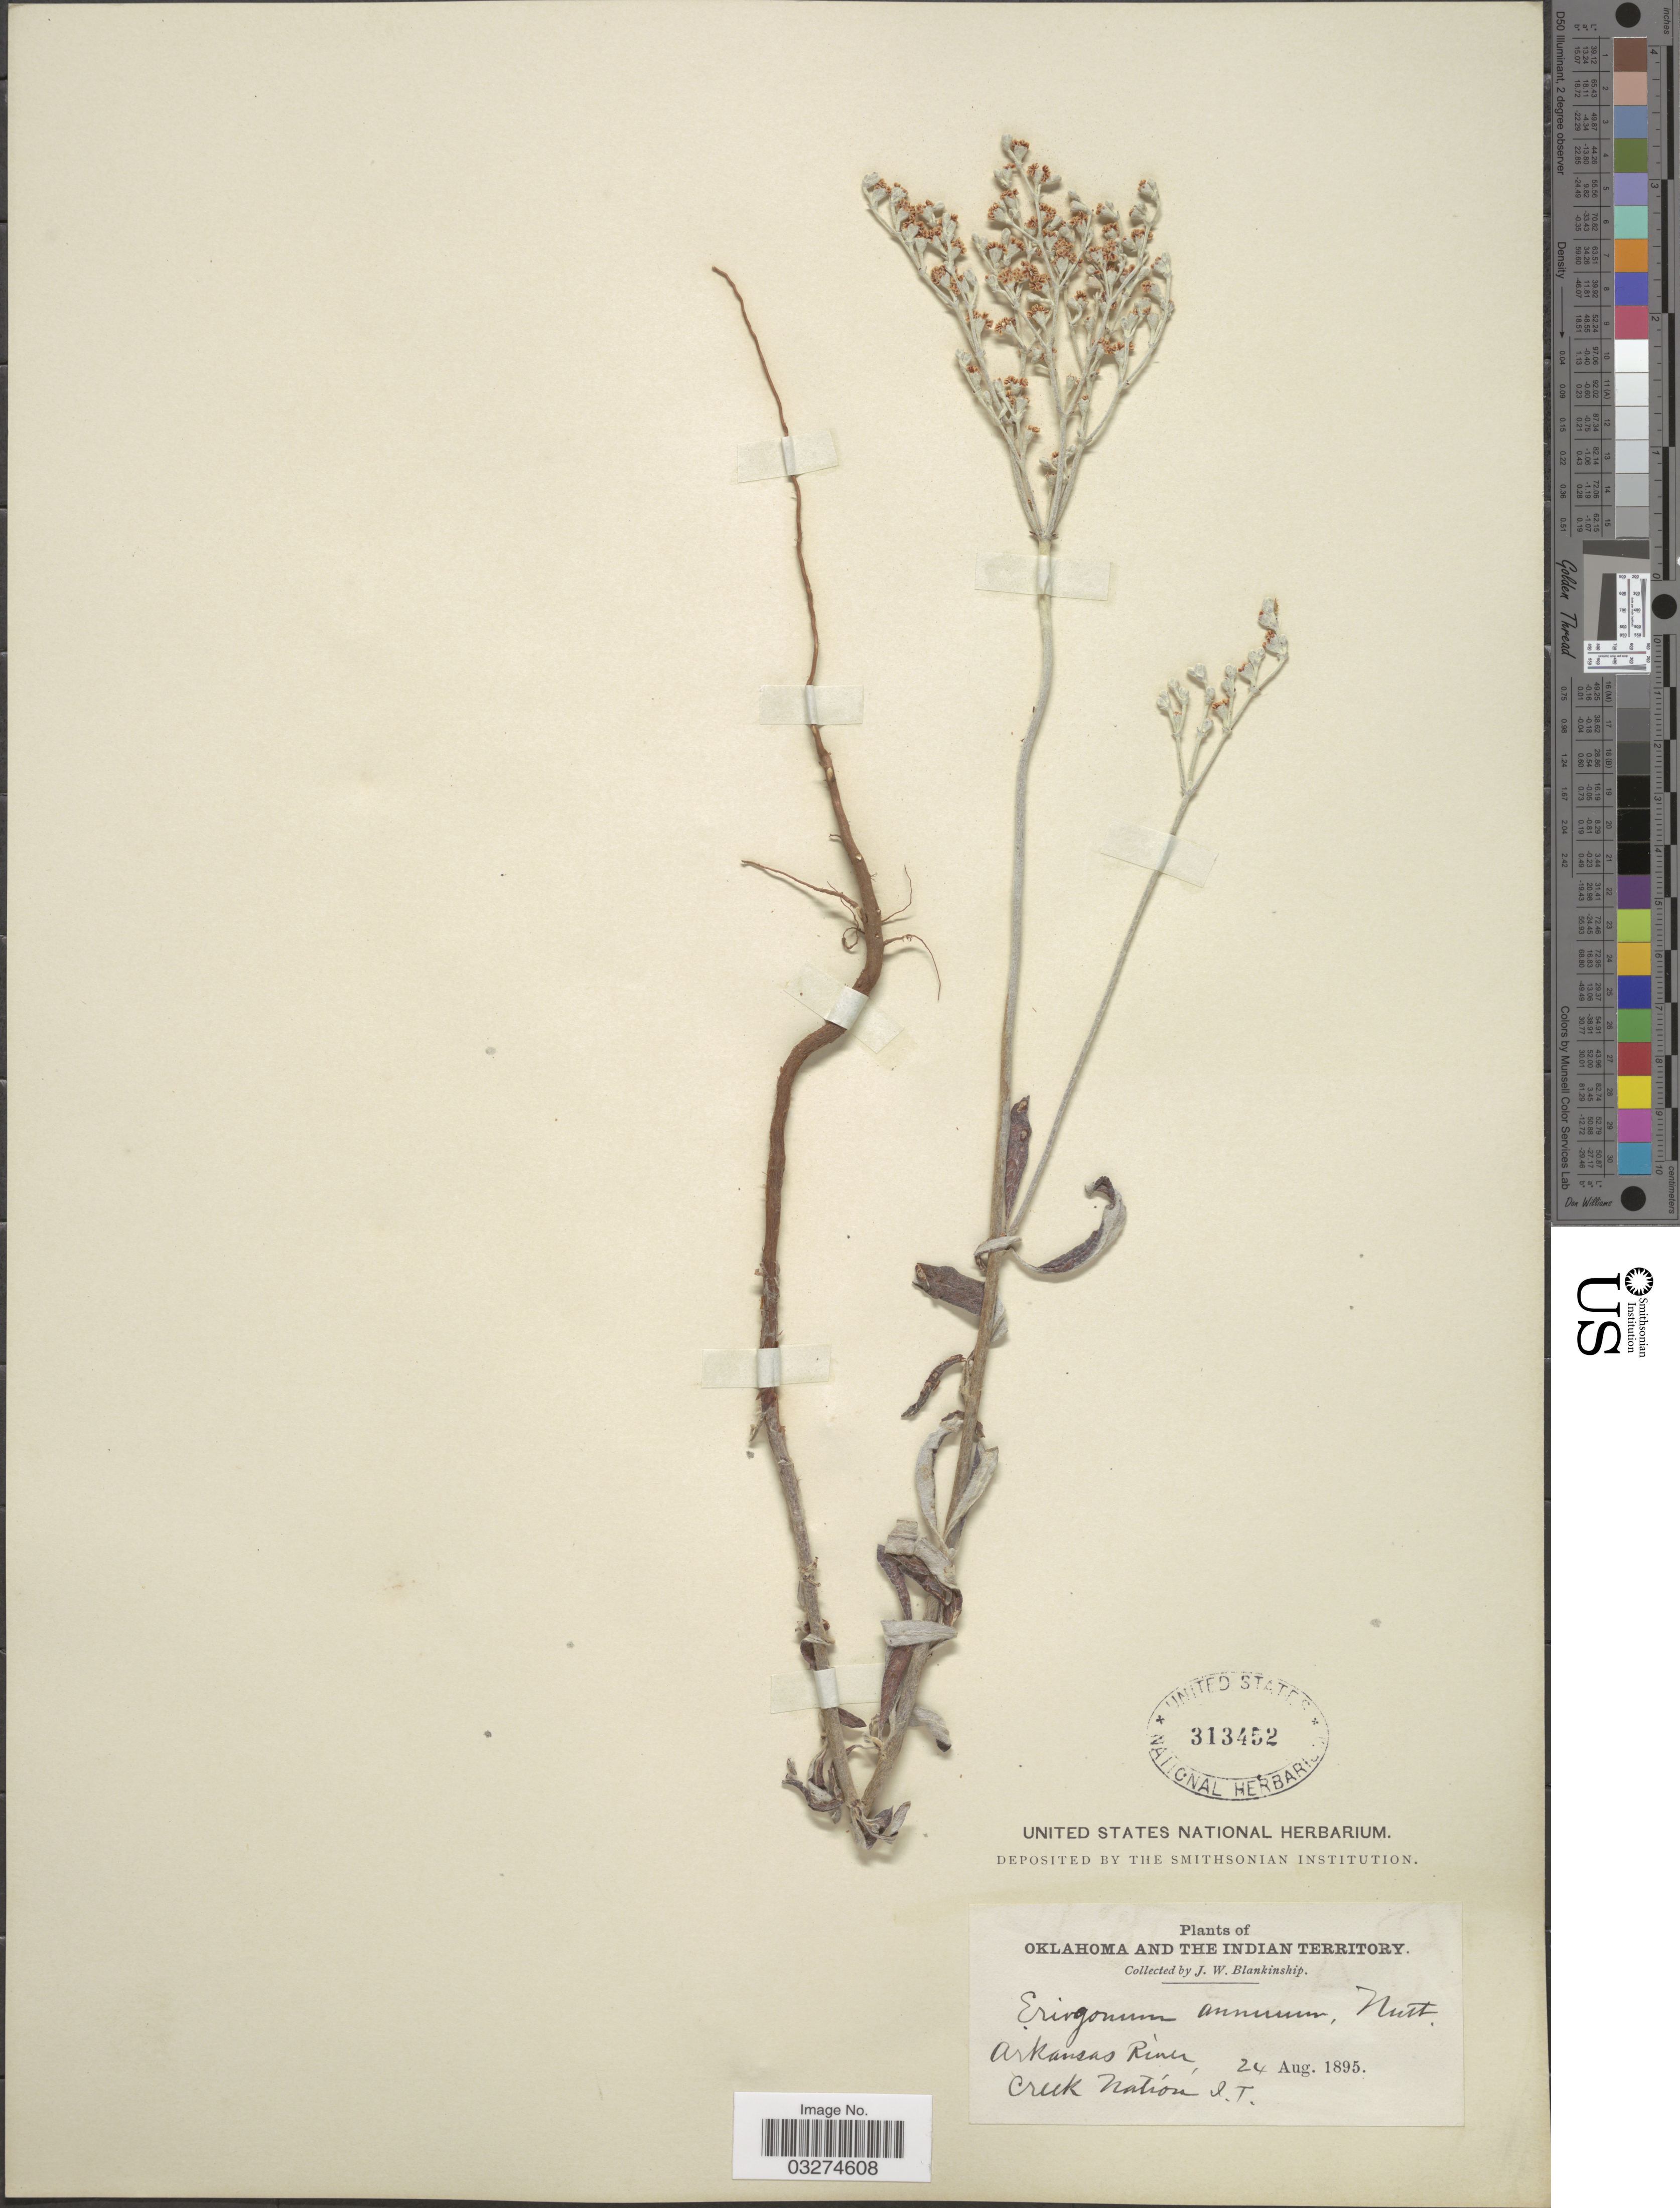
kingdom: Plantae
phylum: Tracheophyta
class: Magnoliopsida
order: Caryophyllales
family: Polygonaceae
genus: Eriogonum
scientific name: Eriogonum annuum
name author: Nutt.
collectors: J. W. Blankinship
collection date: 1895-08-24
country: United States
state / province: Oklahoma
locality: Oklahoma and Indian Territory. Arkansas River, Creek Nation, I.T.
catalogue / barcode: US 313452